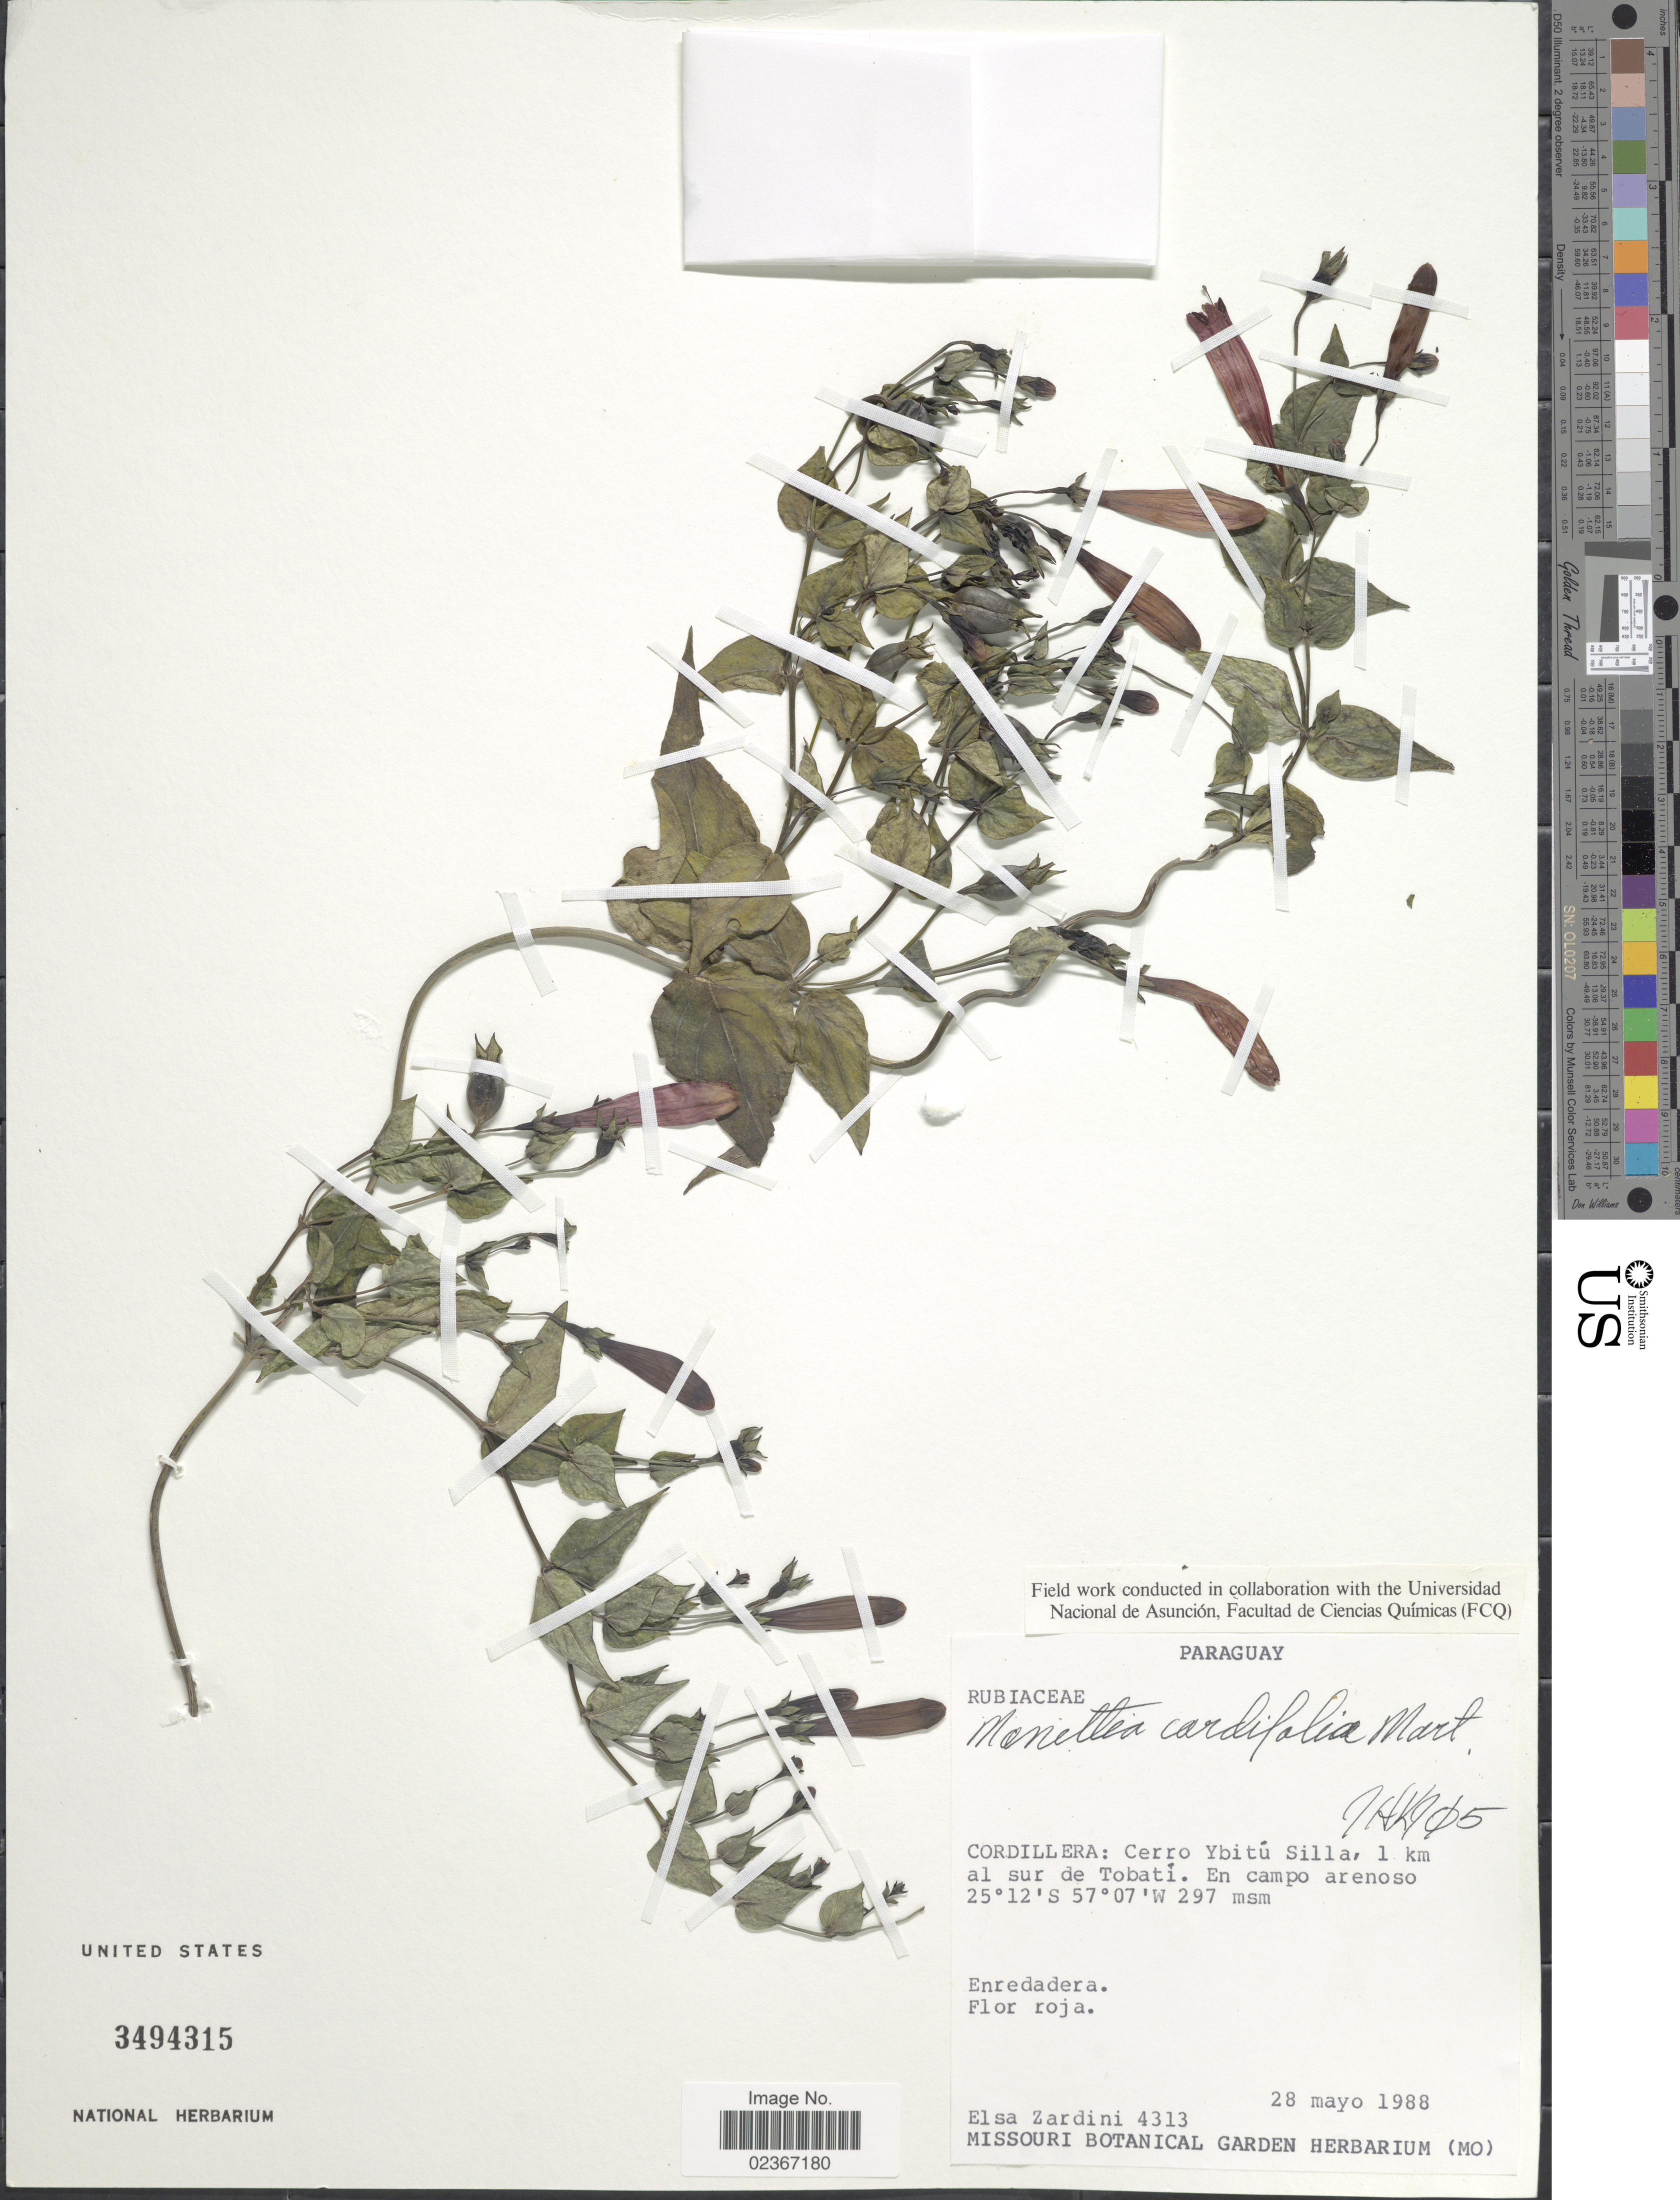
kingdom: Plantae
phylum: Tracheophyta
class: Magnoliopsida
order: Gentianales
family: Rubiaceae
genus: Manettia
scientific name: Manettia cordifolia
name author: Mart.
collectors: E. M. Zardini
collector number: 4313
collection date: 1988-05-28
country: Paraguay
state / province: Cordillera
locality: Cerro Ybitu Silla, 1 km al Sur deTobati. en campo arenoso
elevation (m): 297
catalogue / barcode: US 3494315